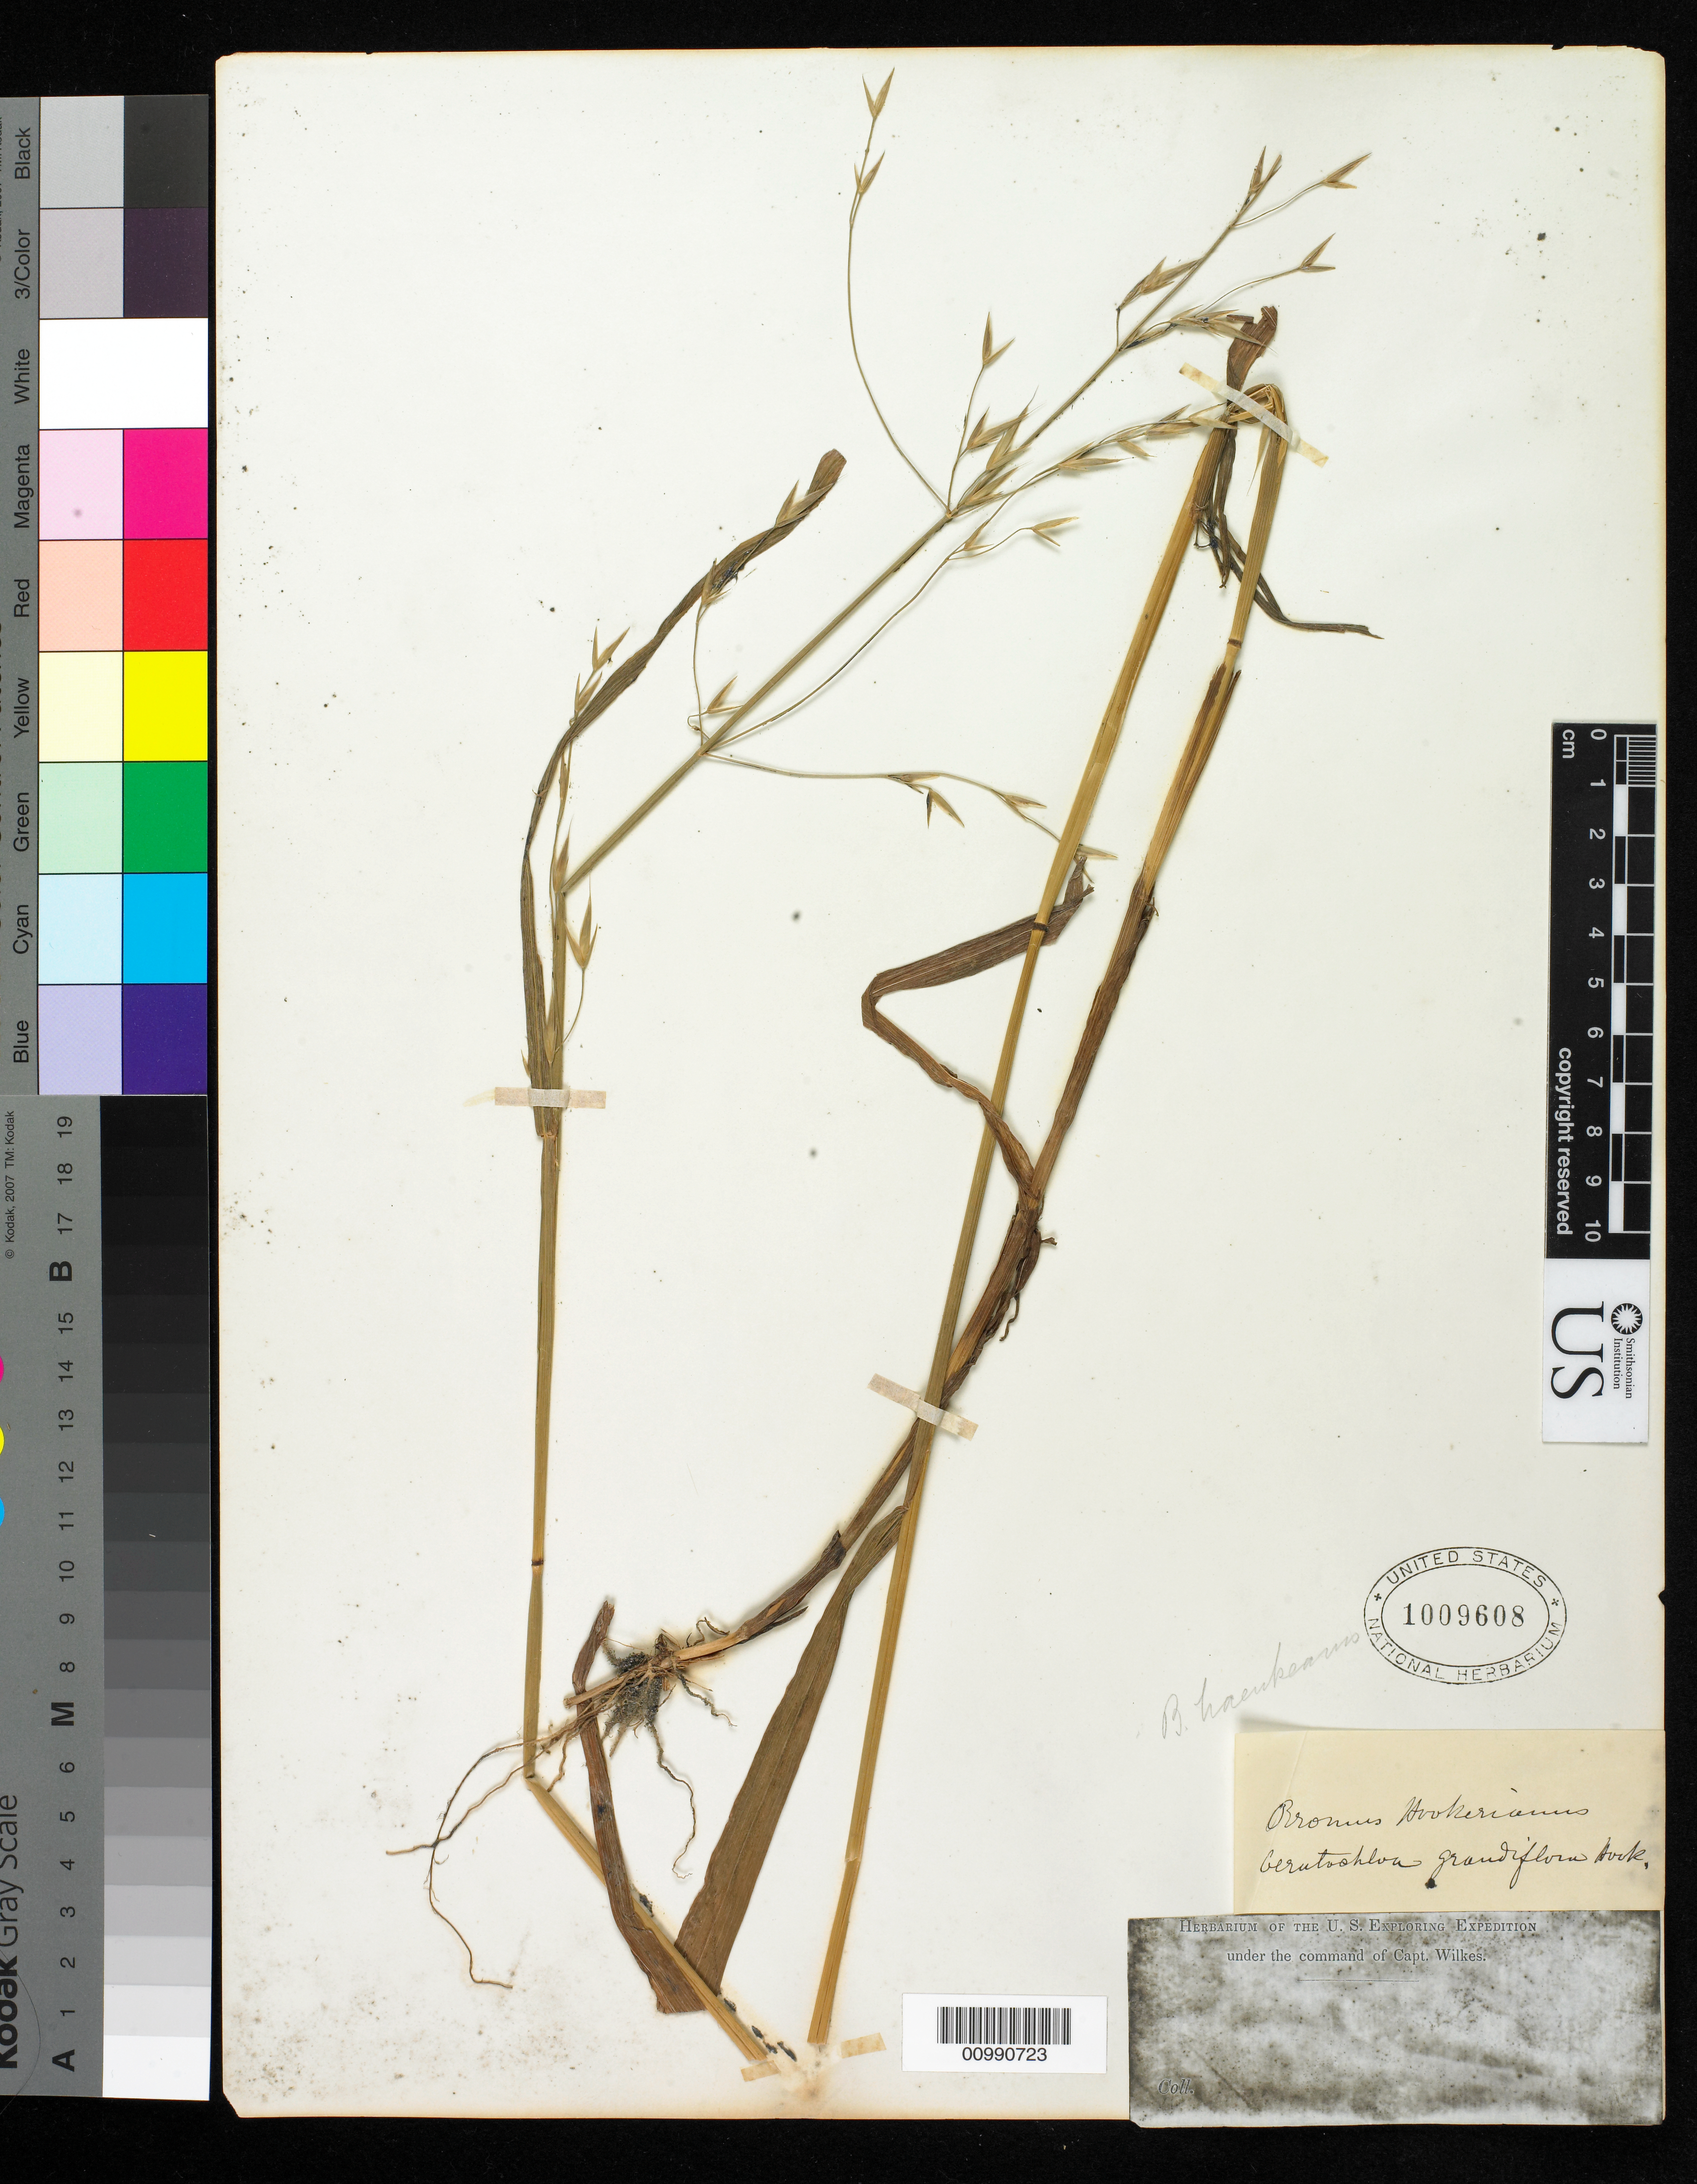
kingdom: Plantae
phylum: Tracheophyta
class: Liliopsida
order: Poales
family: Poaceae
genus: Bromus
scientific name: Bromus sp.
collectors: Wilkes Explor. Exped.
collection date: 1838/1842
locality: South America [No lcality given on sheet. Specimen was found in a South American folder]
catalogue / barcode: US 1009605